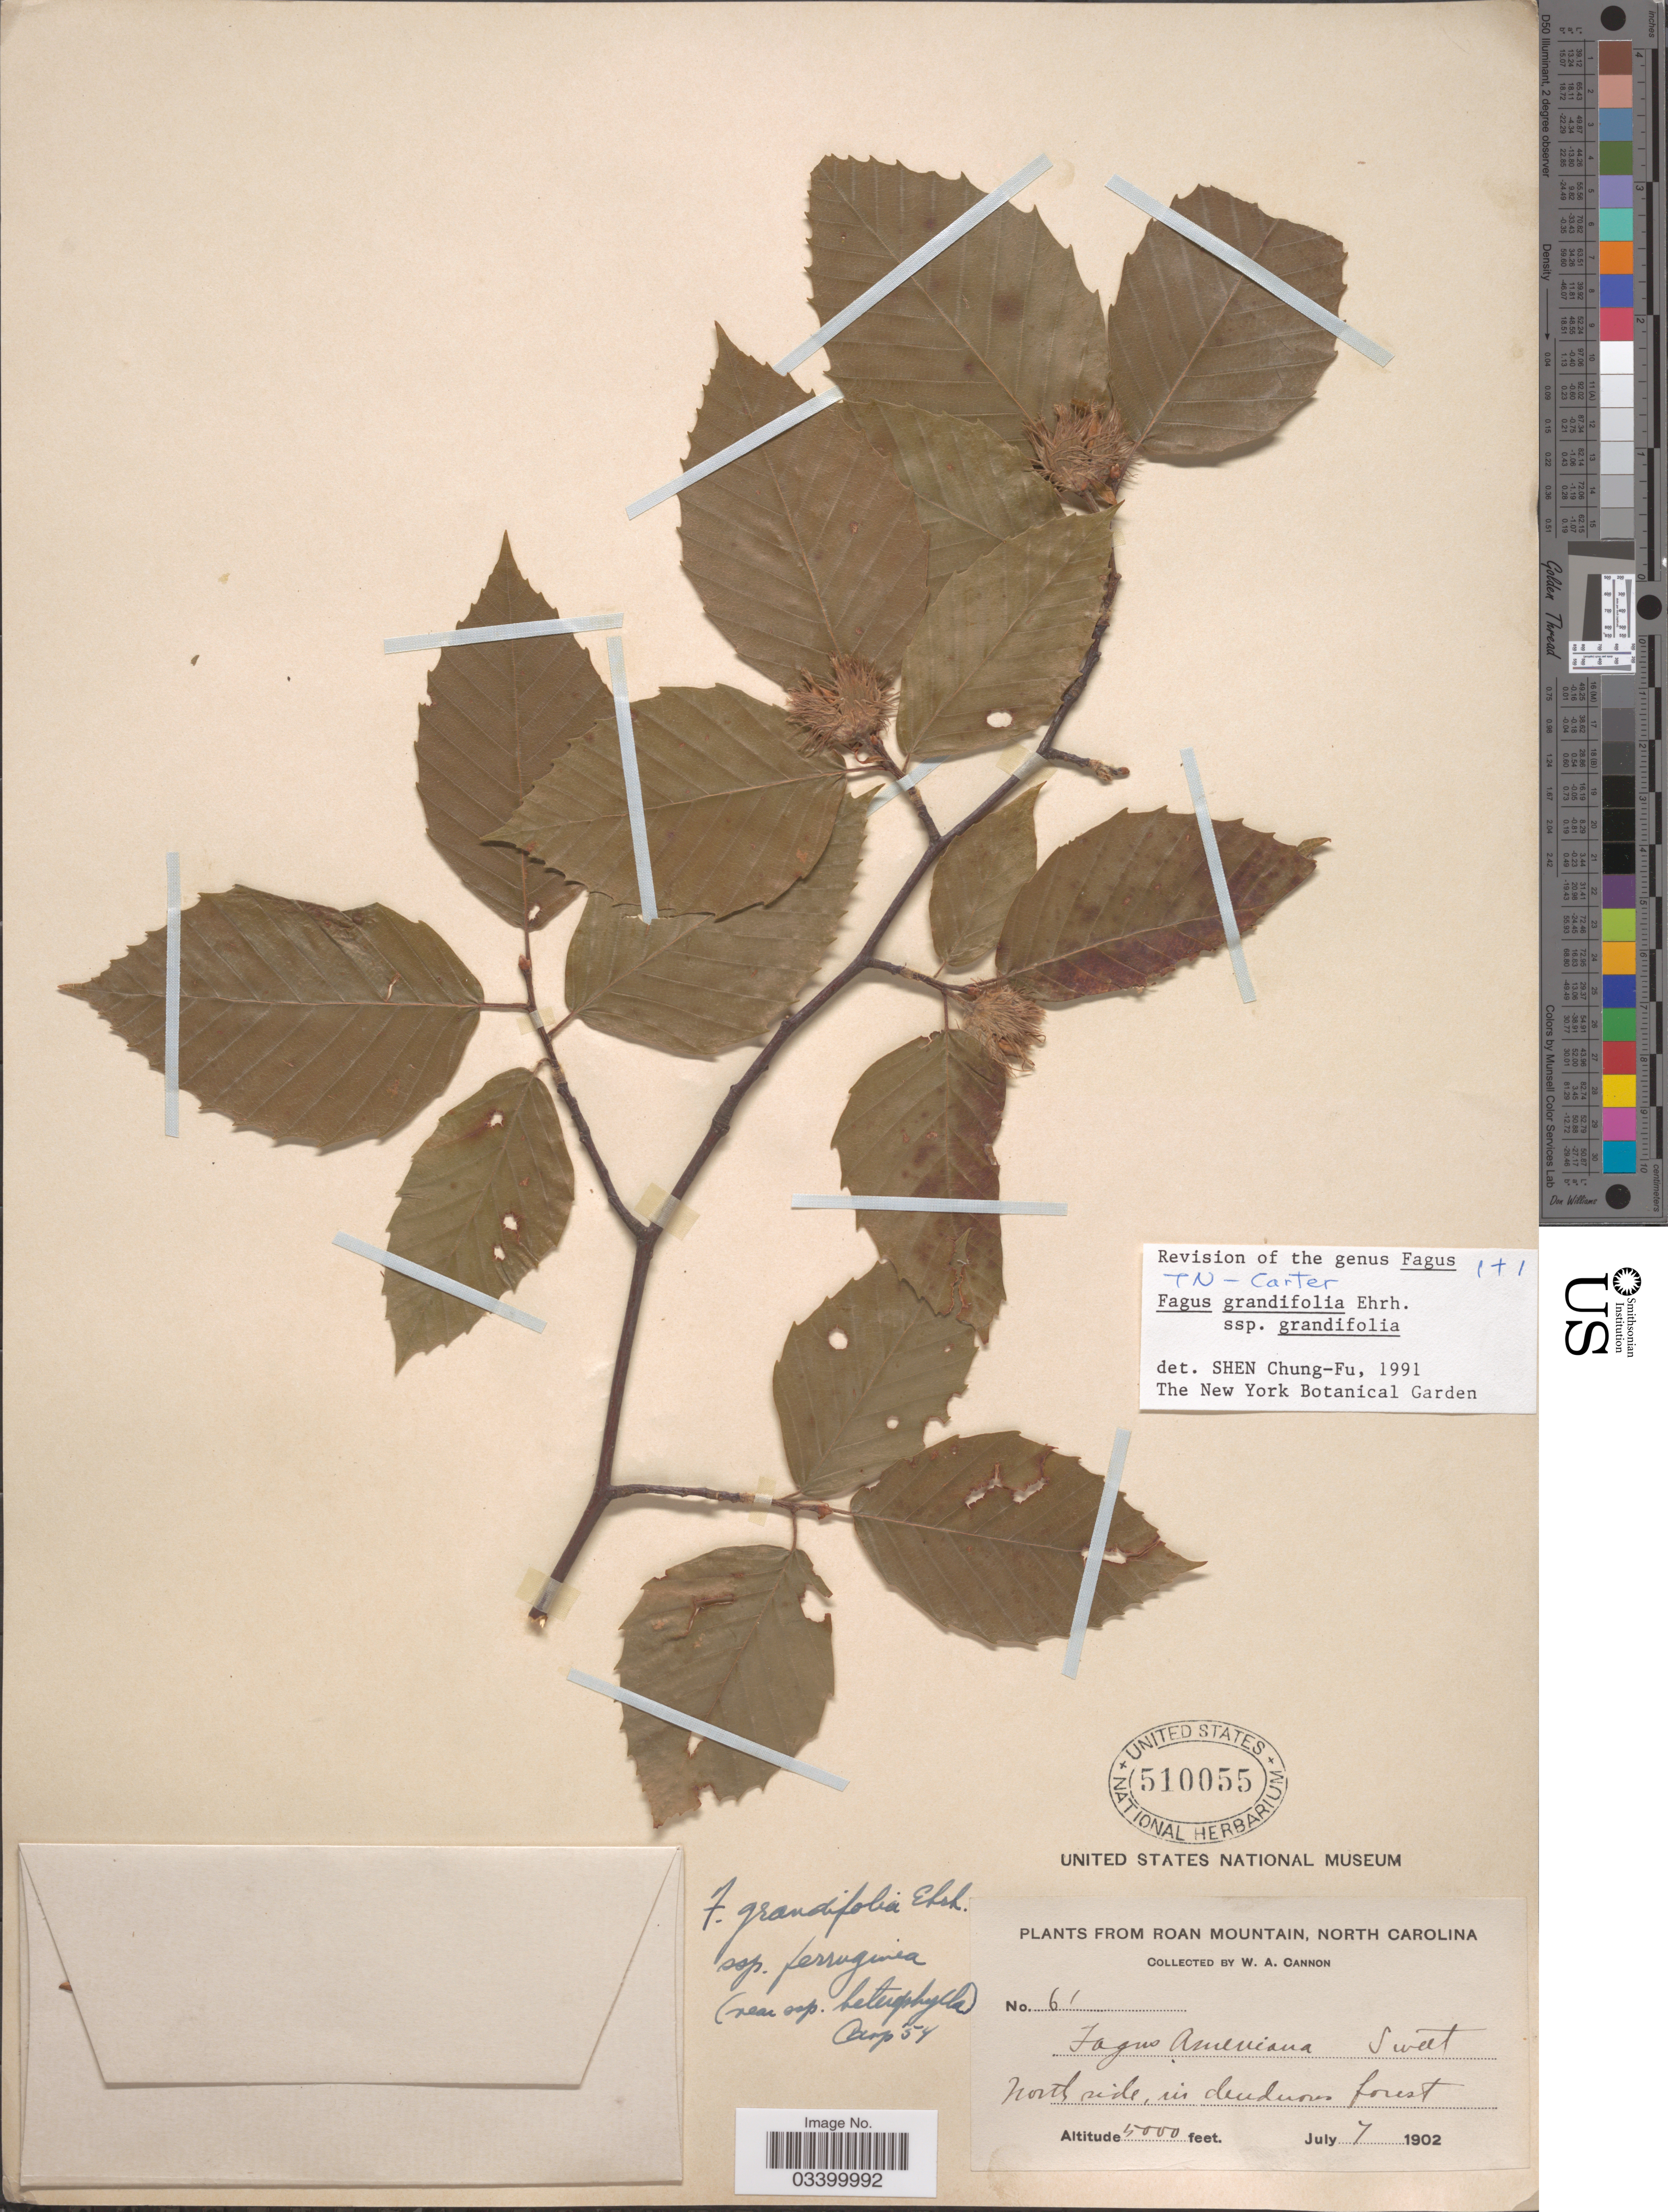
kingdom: Plantae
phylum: Tracheophyta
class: Magnoliopsida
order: Fagales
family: Fagaceae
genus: Fagus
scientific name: Fagus grandifolia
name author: Ehrh.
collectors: W. Cannon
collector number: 61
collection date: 1902-07-07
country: United States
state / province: North Carolina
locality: Roan Mountain. North side.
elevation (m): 1524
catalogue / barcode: US 510055